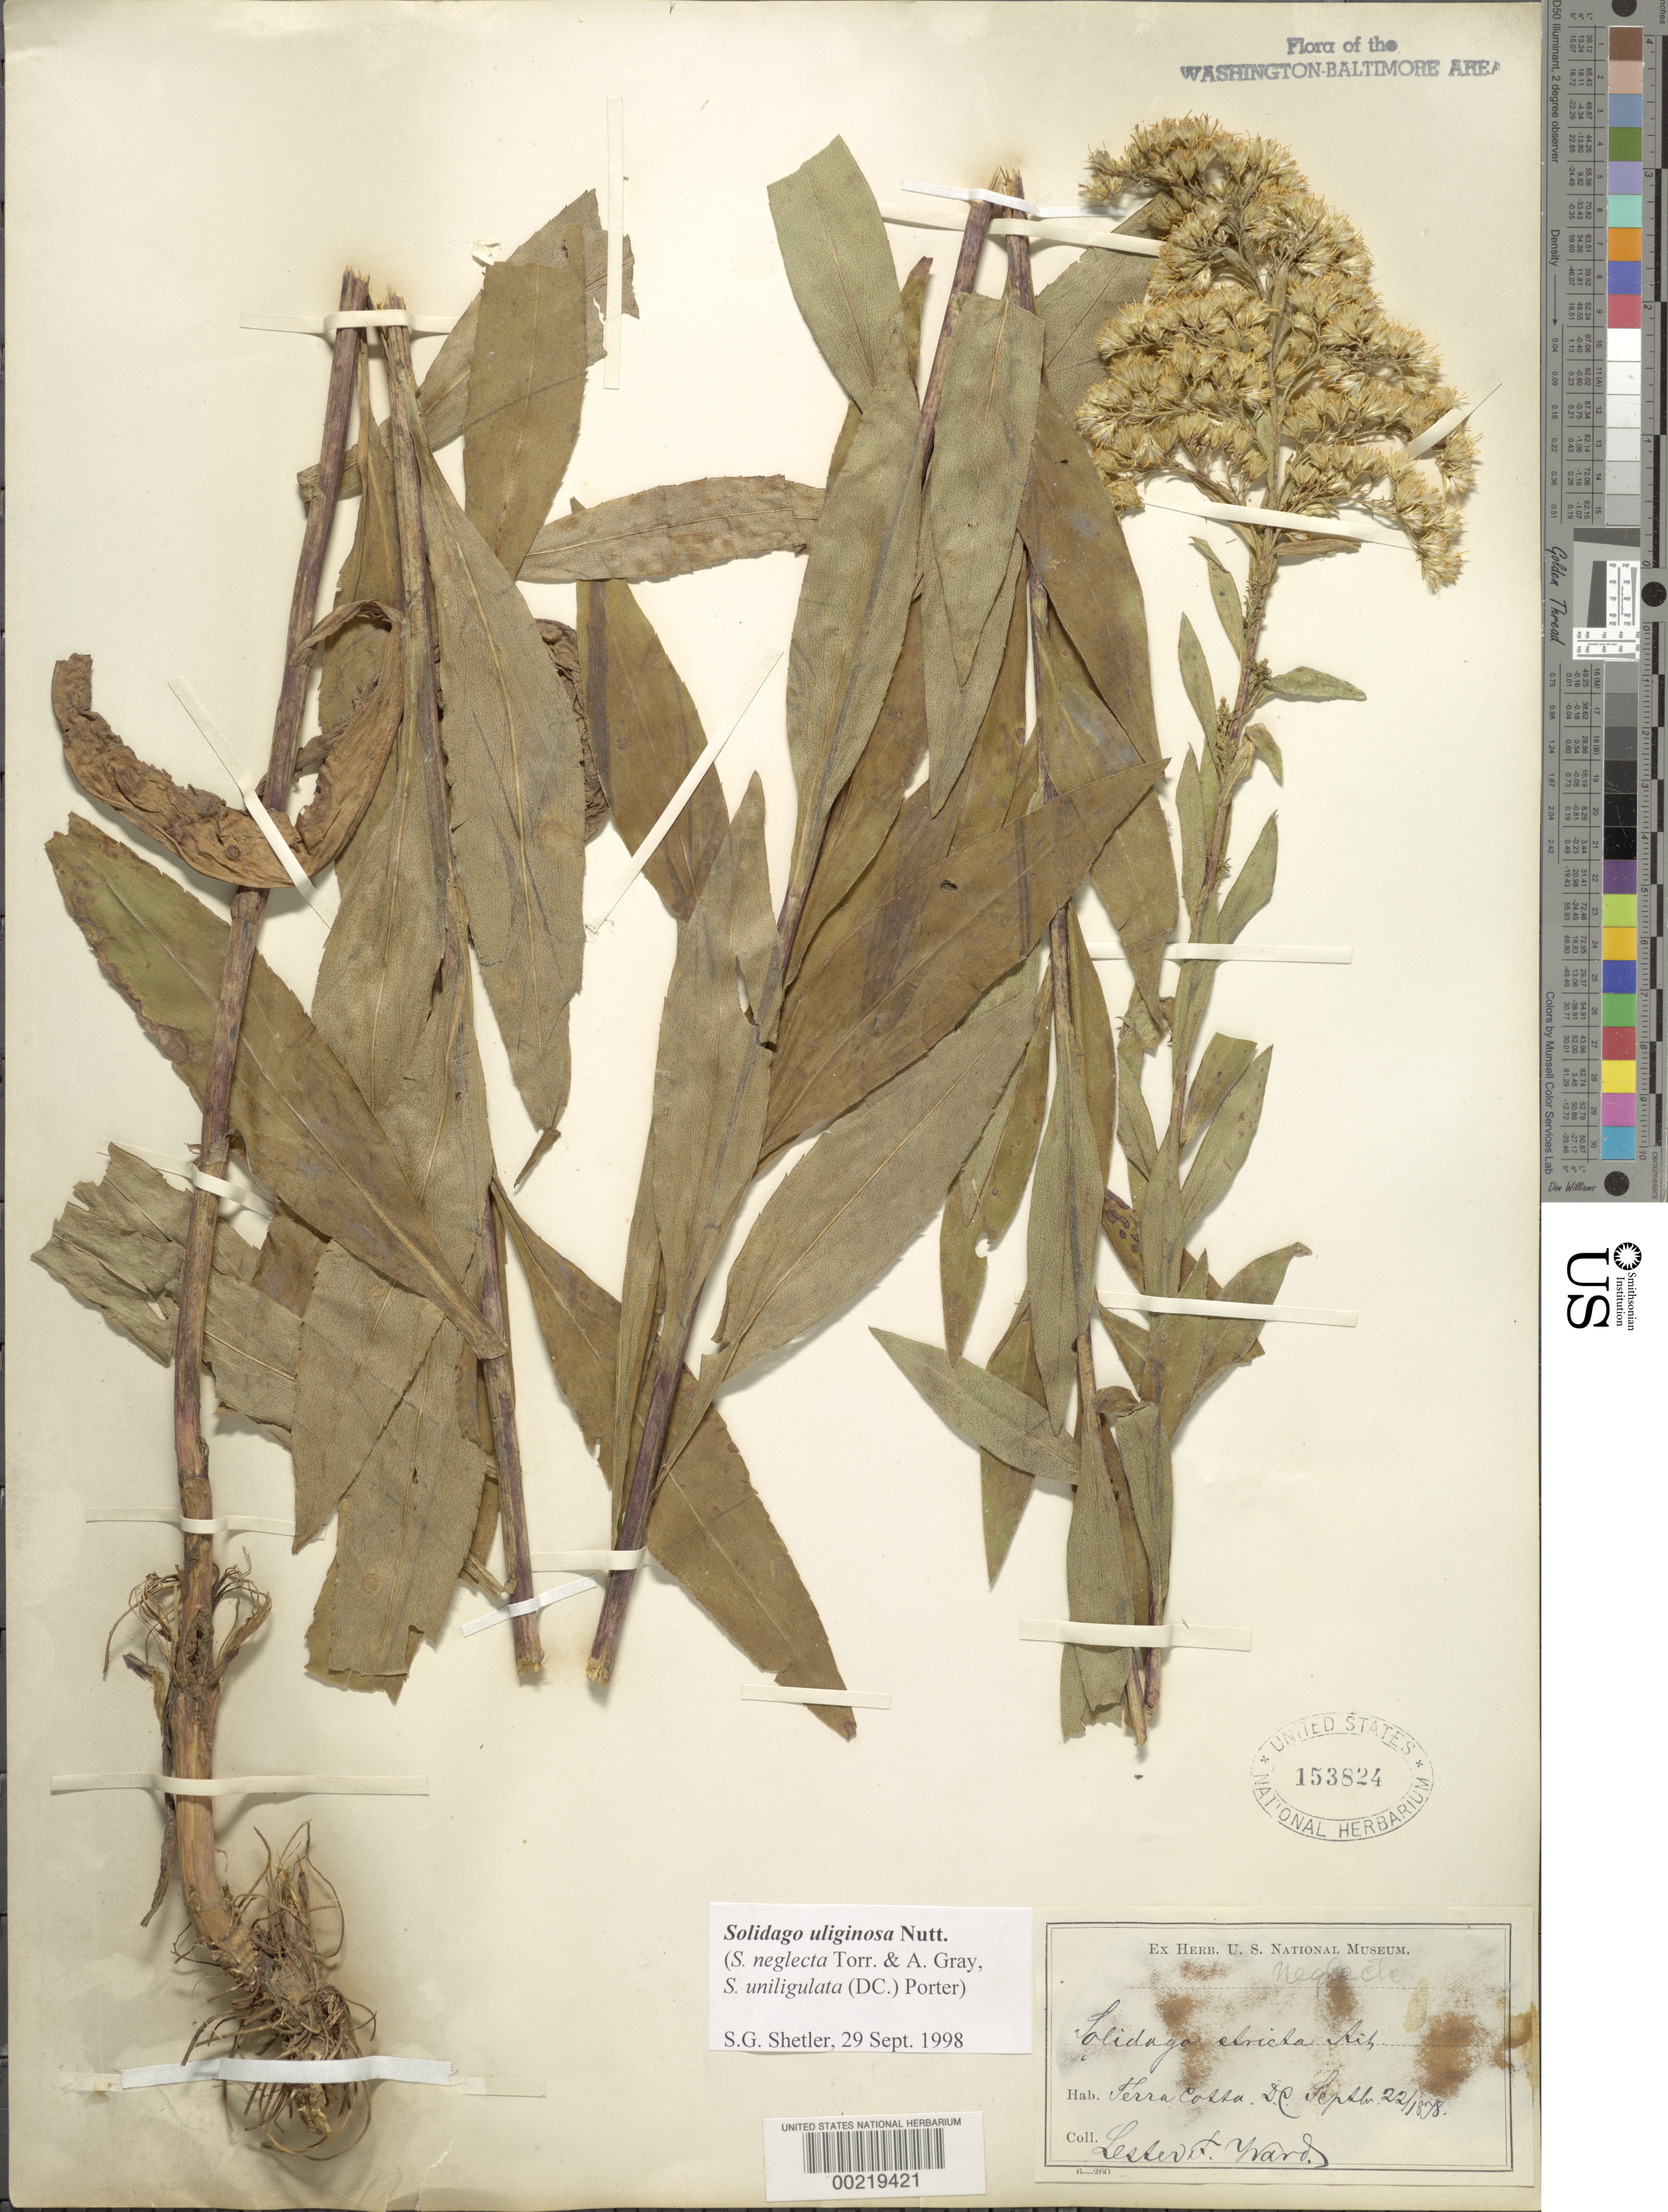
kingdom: Plantae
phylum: Tracheophyta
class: Magnoliopsida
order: Asterales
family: Asteraceae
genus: Solidago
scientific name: Solidago uliginosa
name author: Nutt.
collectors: L. F. Ward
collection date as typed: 22 Sep 1878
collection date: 1878-09-22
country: United States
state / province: District of Columbia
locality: Terra Cotta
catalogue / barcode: US 153824